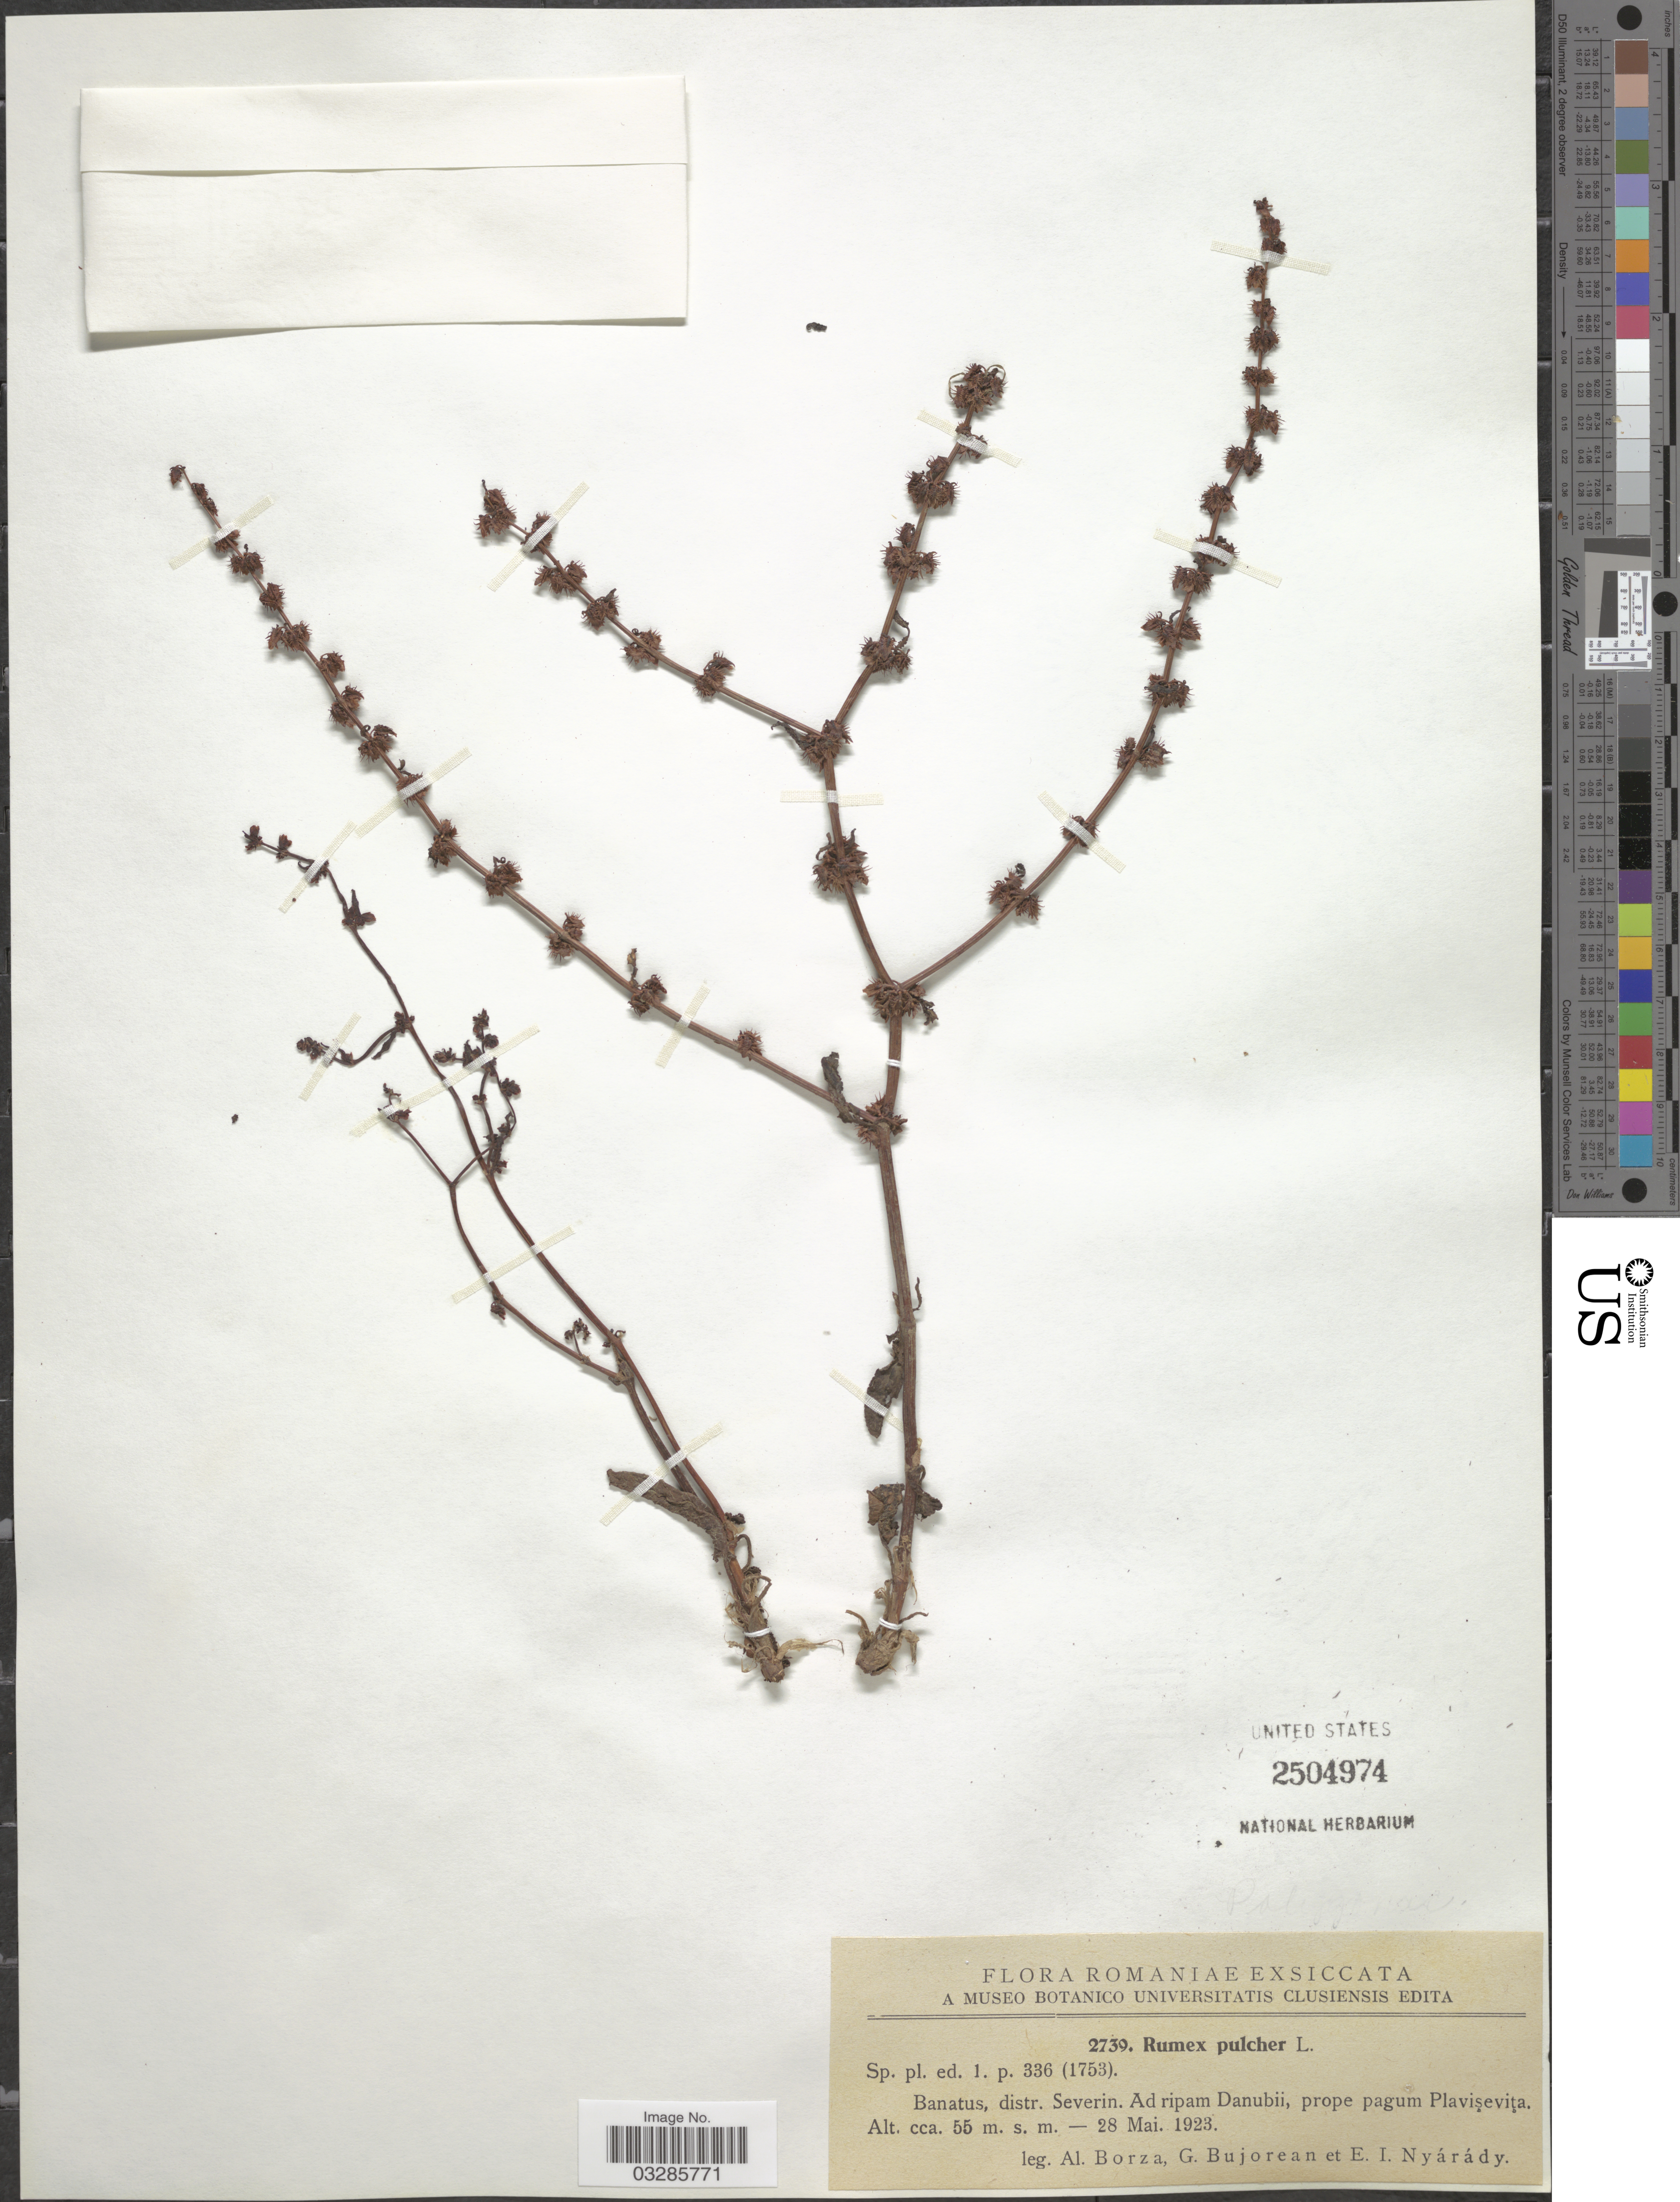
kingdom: Plantae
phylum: Tracheophyta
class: Magnoliopsida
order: Caryophyllales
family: Polygonaceae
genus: Rumex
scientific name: Rumex pulcher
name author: L.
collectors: A. Borza, G. Bujorean & E. Nyárády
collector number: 2739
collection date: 1923-05-28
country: Romania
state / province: Caras-Severin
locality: Banatus, distr. Severin. Ad ripam Danubii, prope pagum Plavisevita.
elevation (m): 55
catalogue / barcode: US 2504974